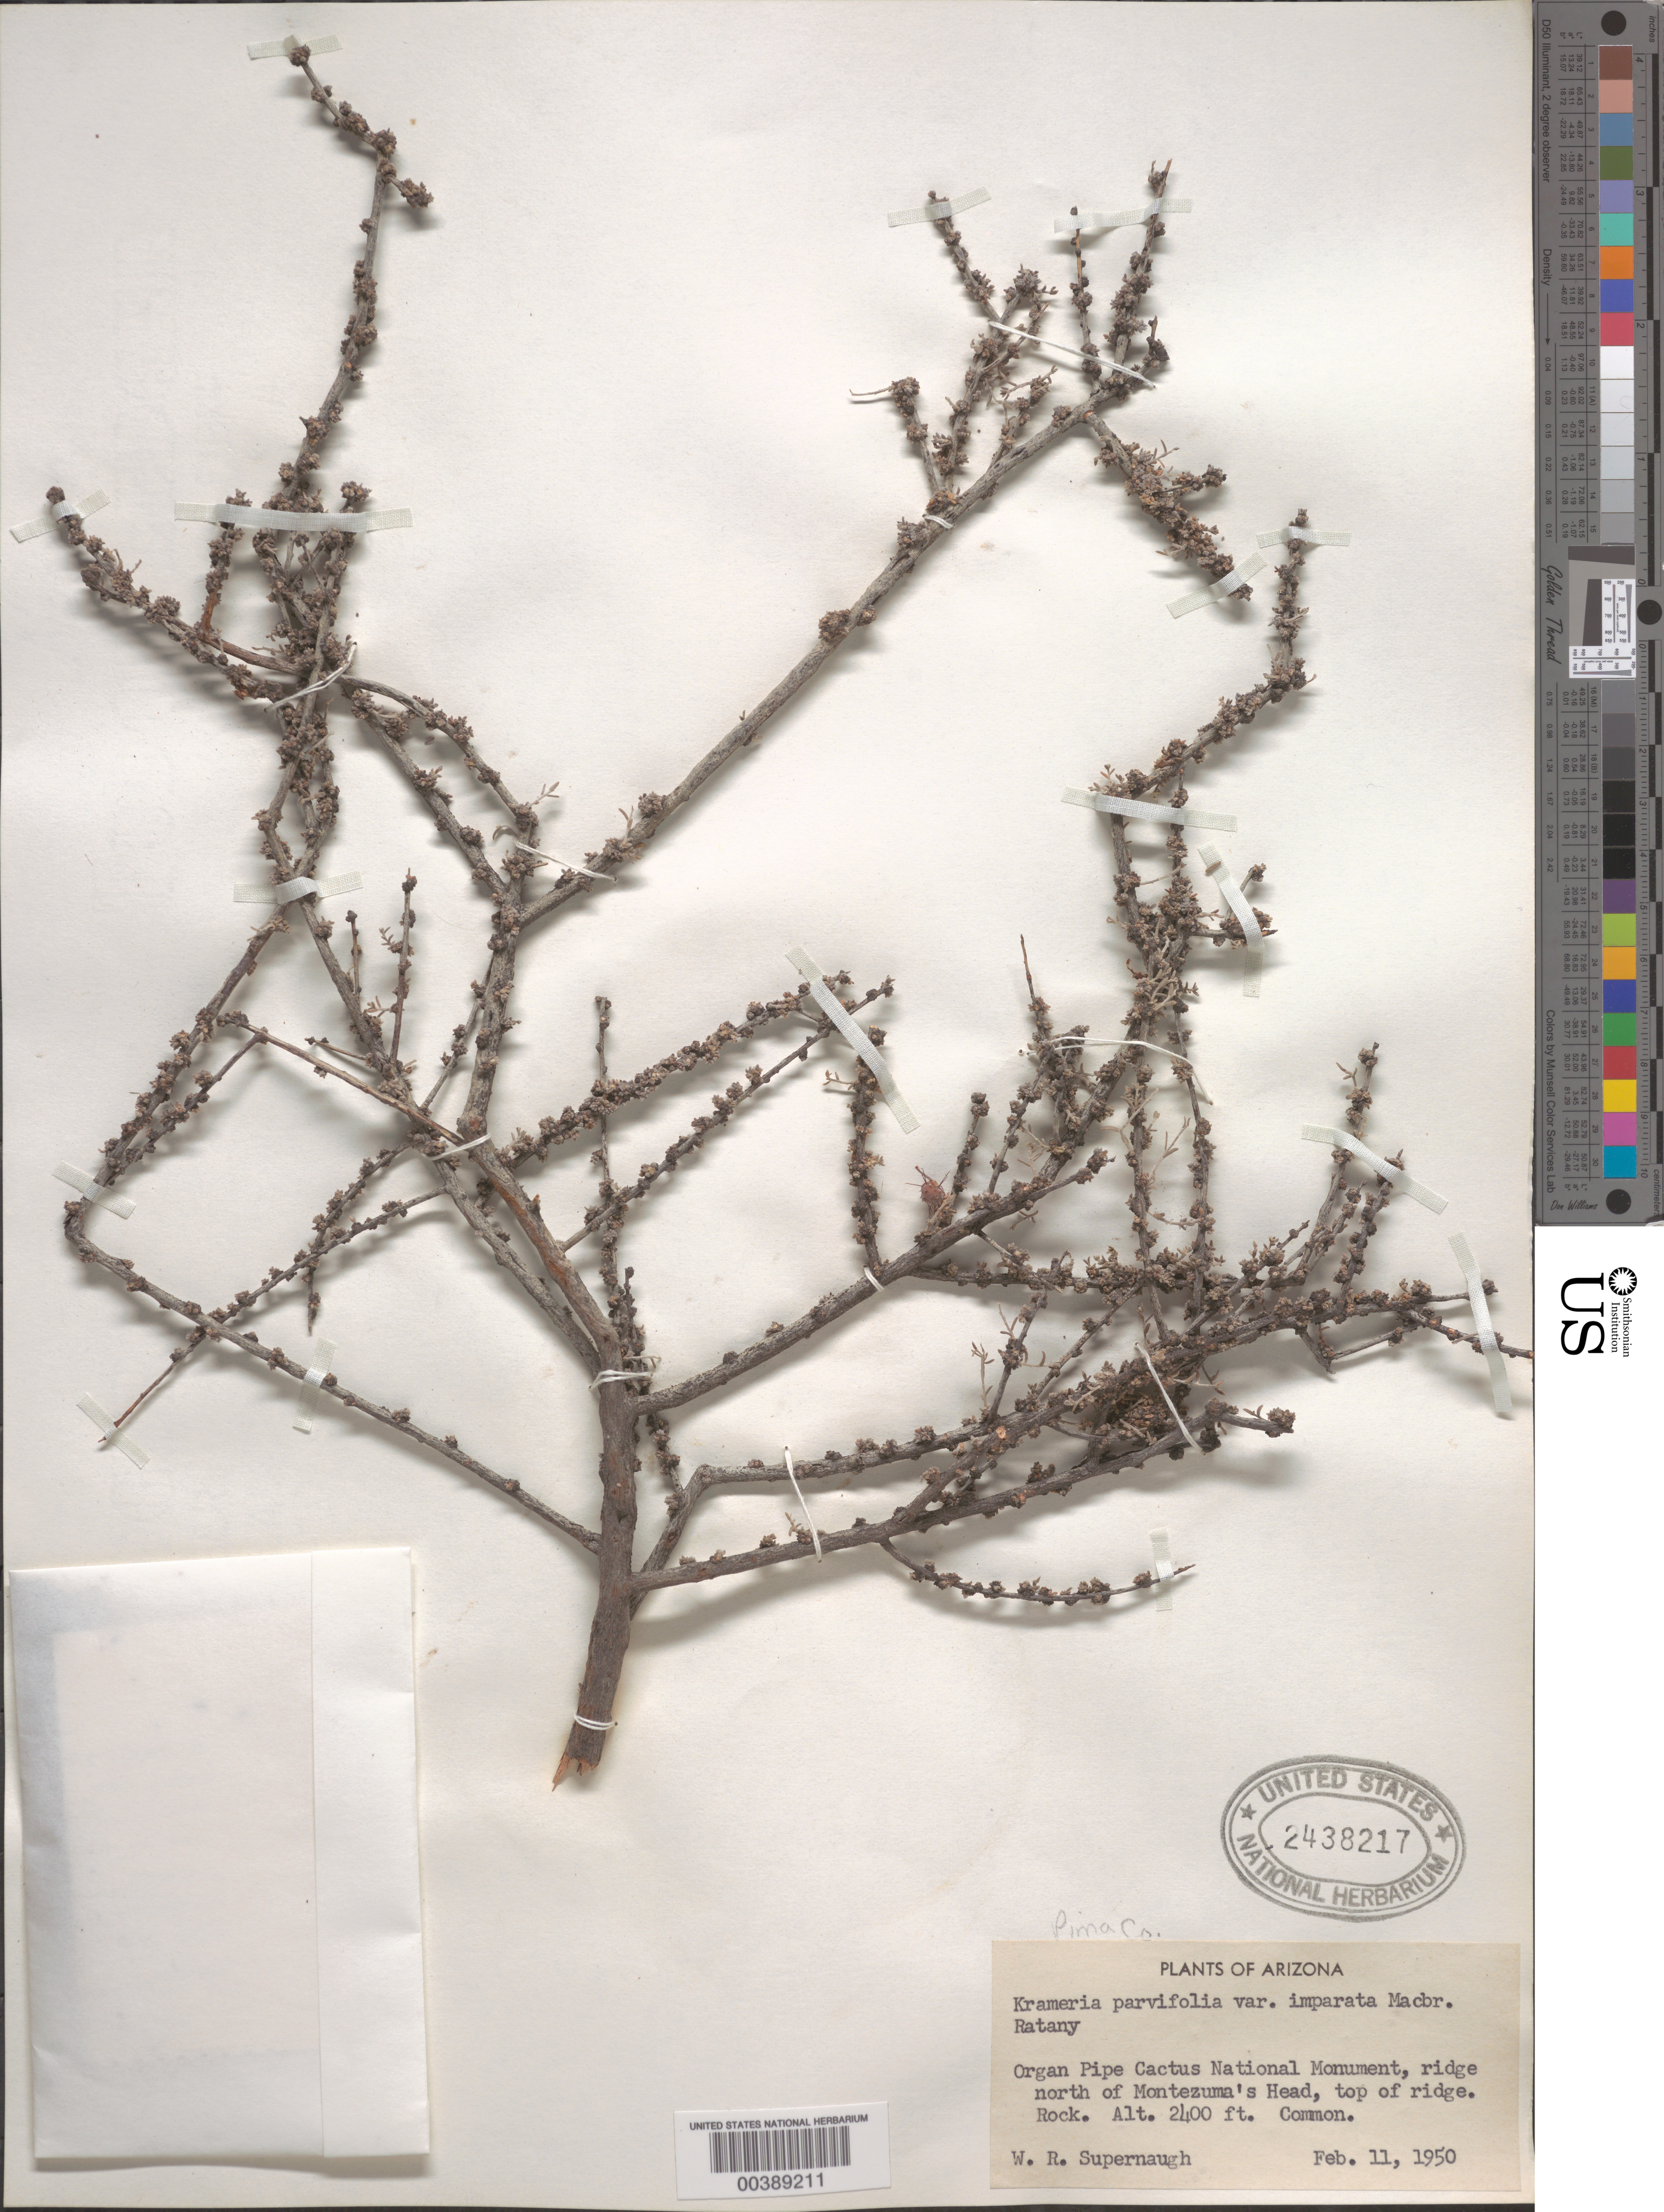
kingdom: Plantae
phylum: Tracheophyta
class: Magnoliopsida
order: Zygophyllales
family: Krameriaceae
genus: Krameria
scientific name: Krameria erecta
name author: Willd. ex Schult.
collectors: W. Supernaugh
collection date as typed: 11 Feb 1950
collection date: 1950-02-11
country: United States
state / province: Arizona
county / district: Pima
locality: Organ pipe cactus natl. monument, ridge n of montezuma's head, top of ridge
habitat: Rock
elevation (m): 732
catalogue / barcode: US 2438217